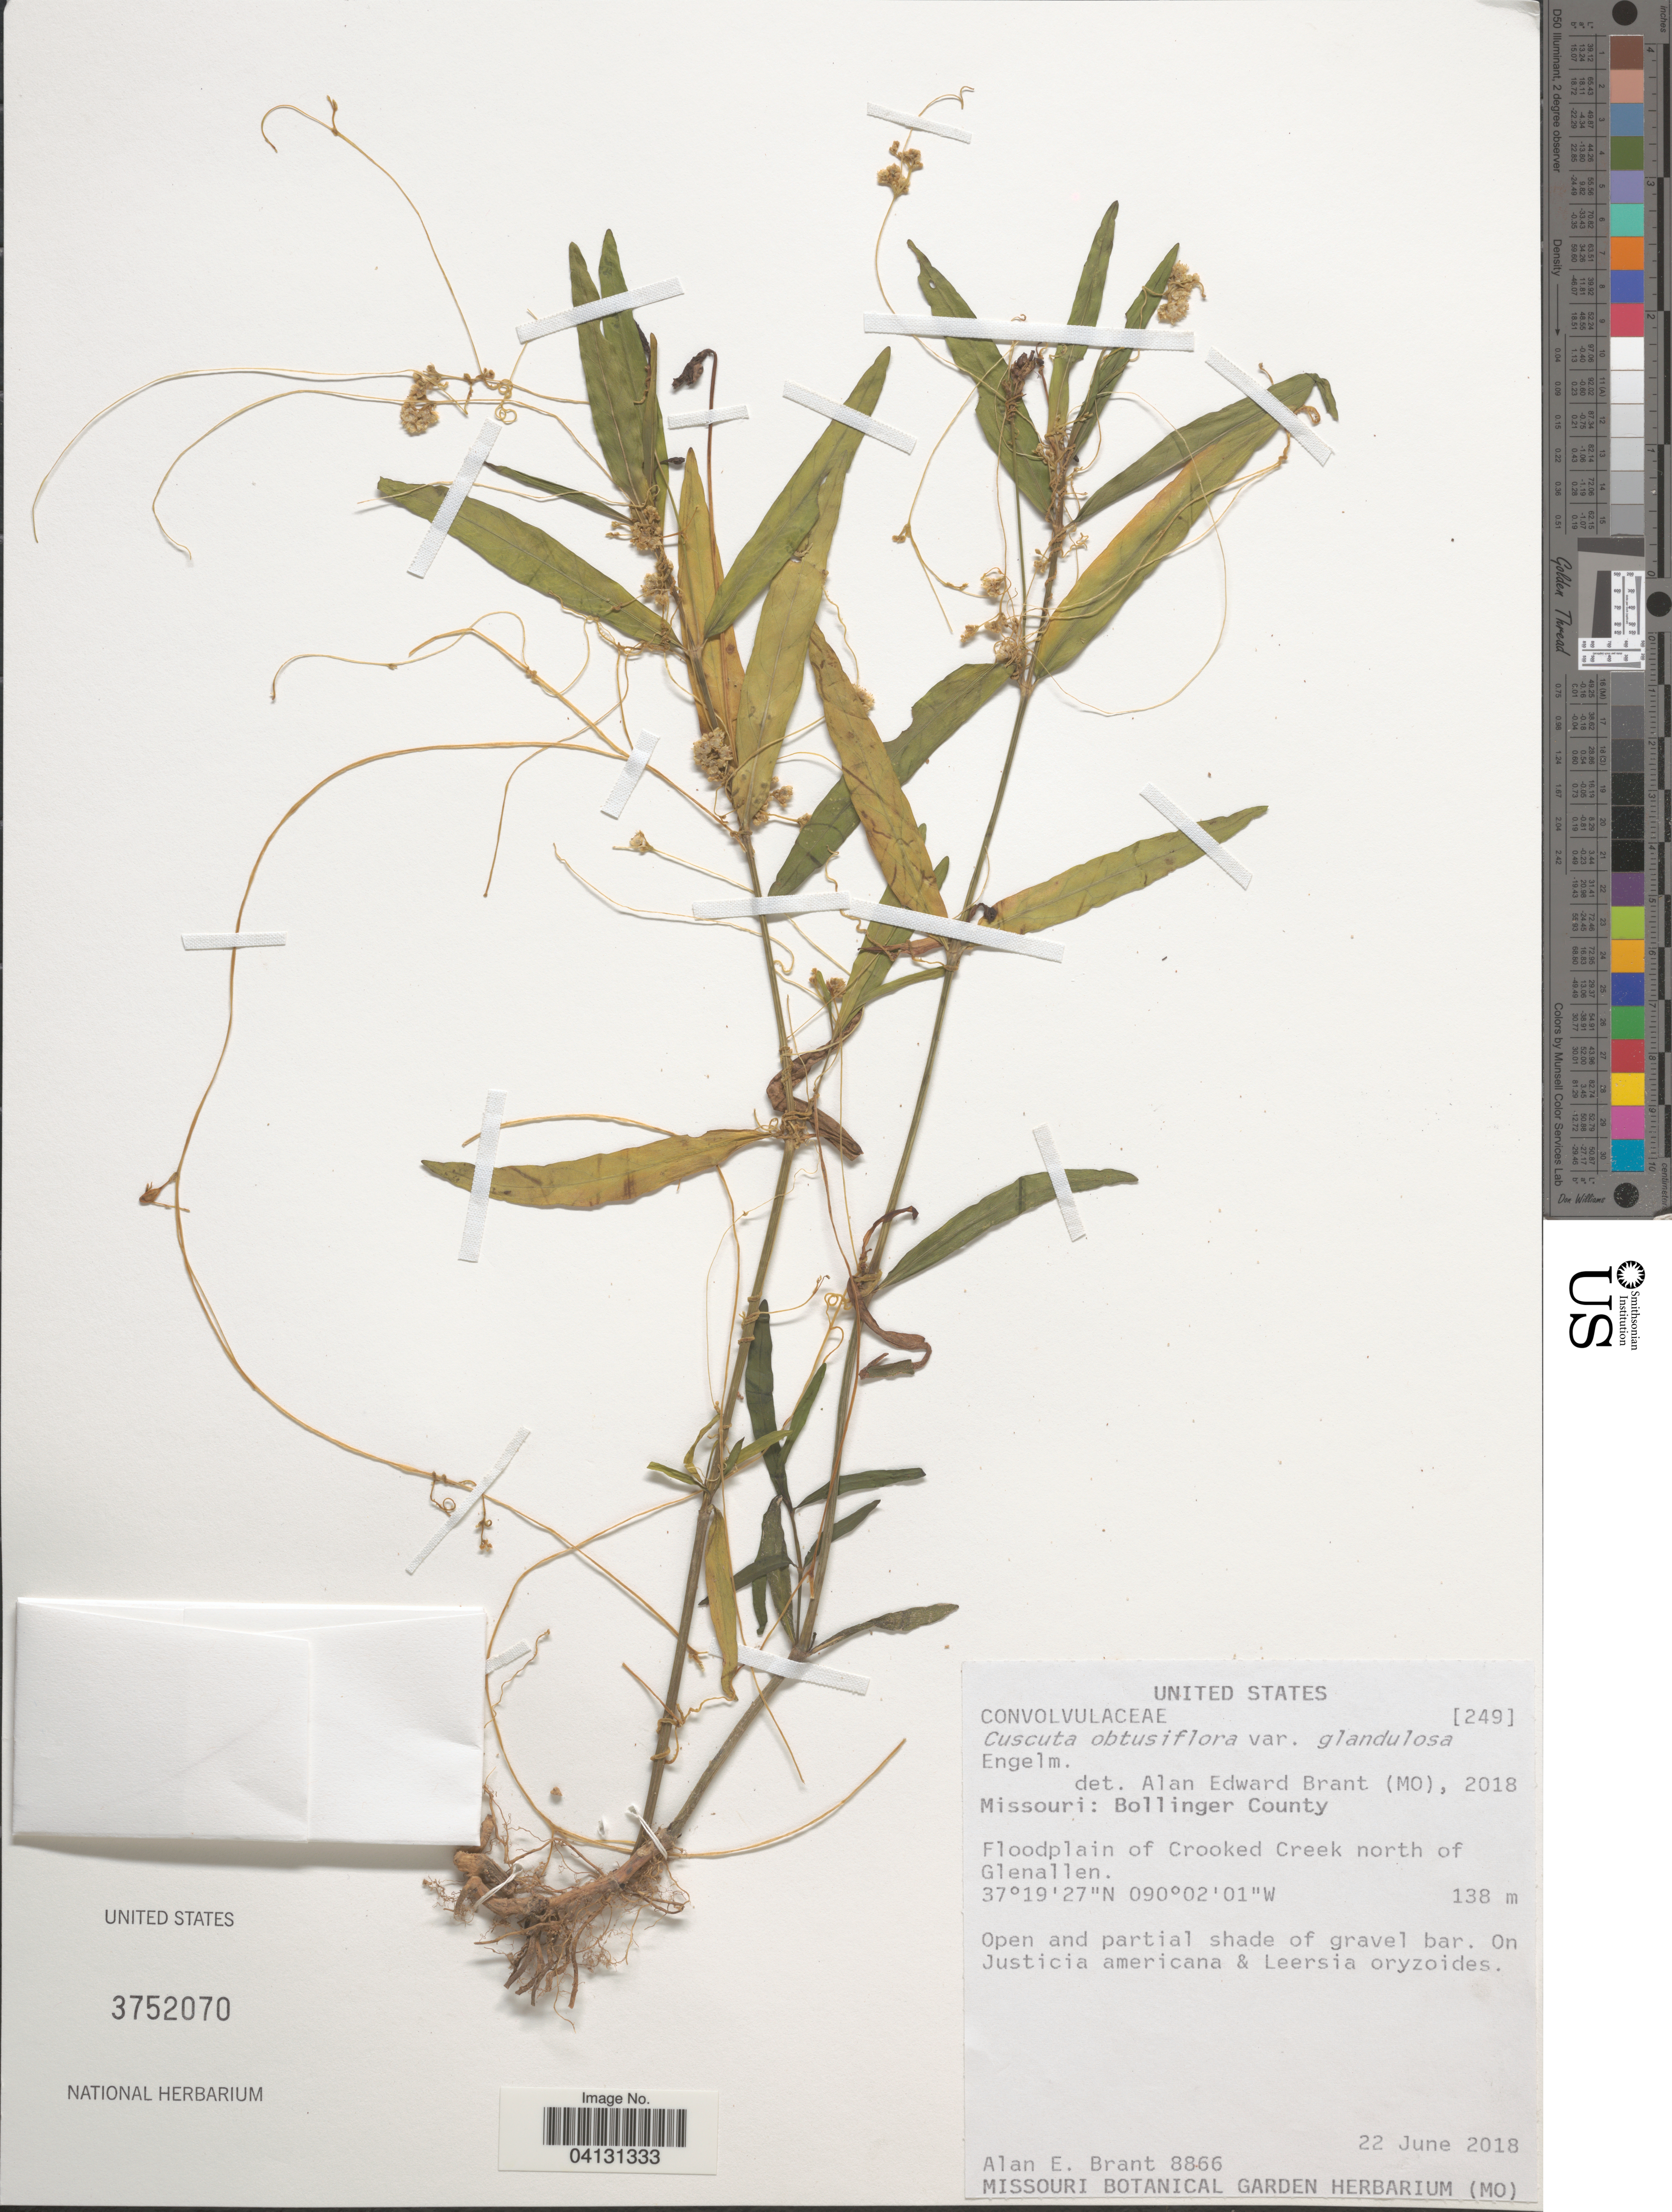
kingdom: Plantae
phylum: Tracheophyta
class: Magnoliopsida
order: Solanales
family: Convolvulaceae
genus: Cuscuta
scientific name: Cuscuta obtusiflora var. glandulosa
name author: Engelm.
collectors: A. Brant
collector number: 8866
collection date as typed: Transcribed d/m/y: 22/6/2018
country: United States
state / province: Missouri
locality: Bollinger County. Floodplain of Crooked Creek north of Glenallen.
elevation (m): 138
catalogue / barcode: US 3752070